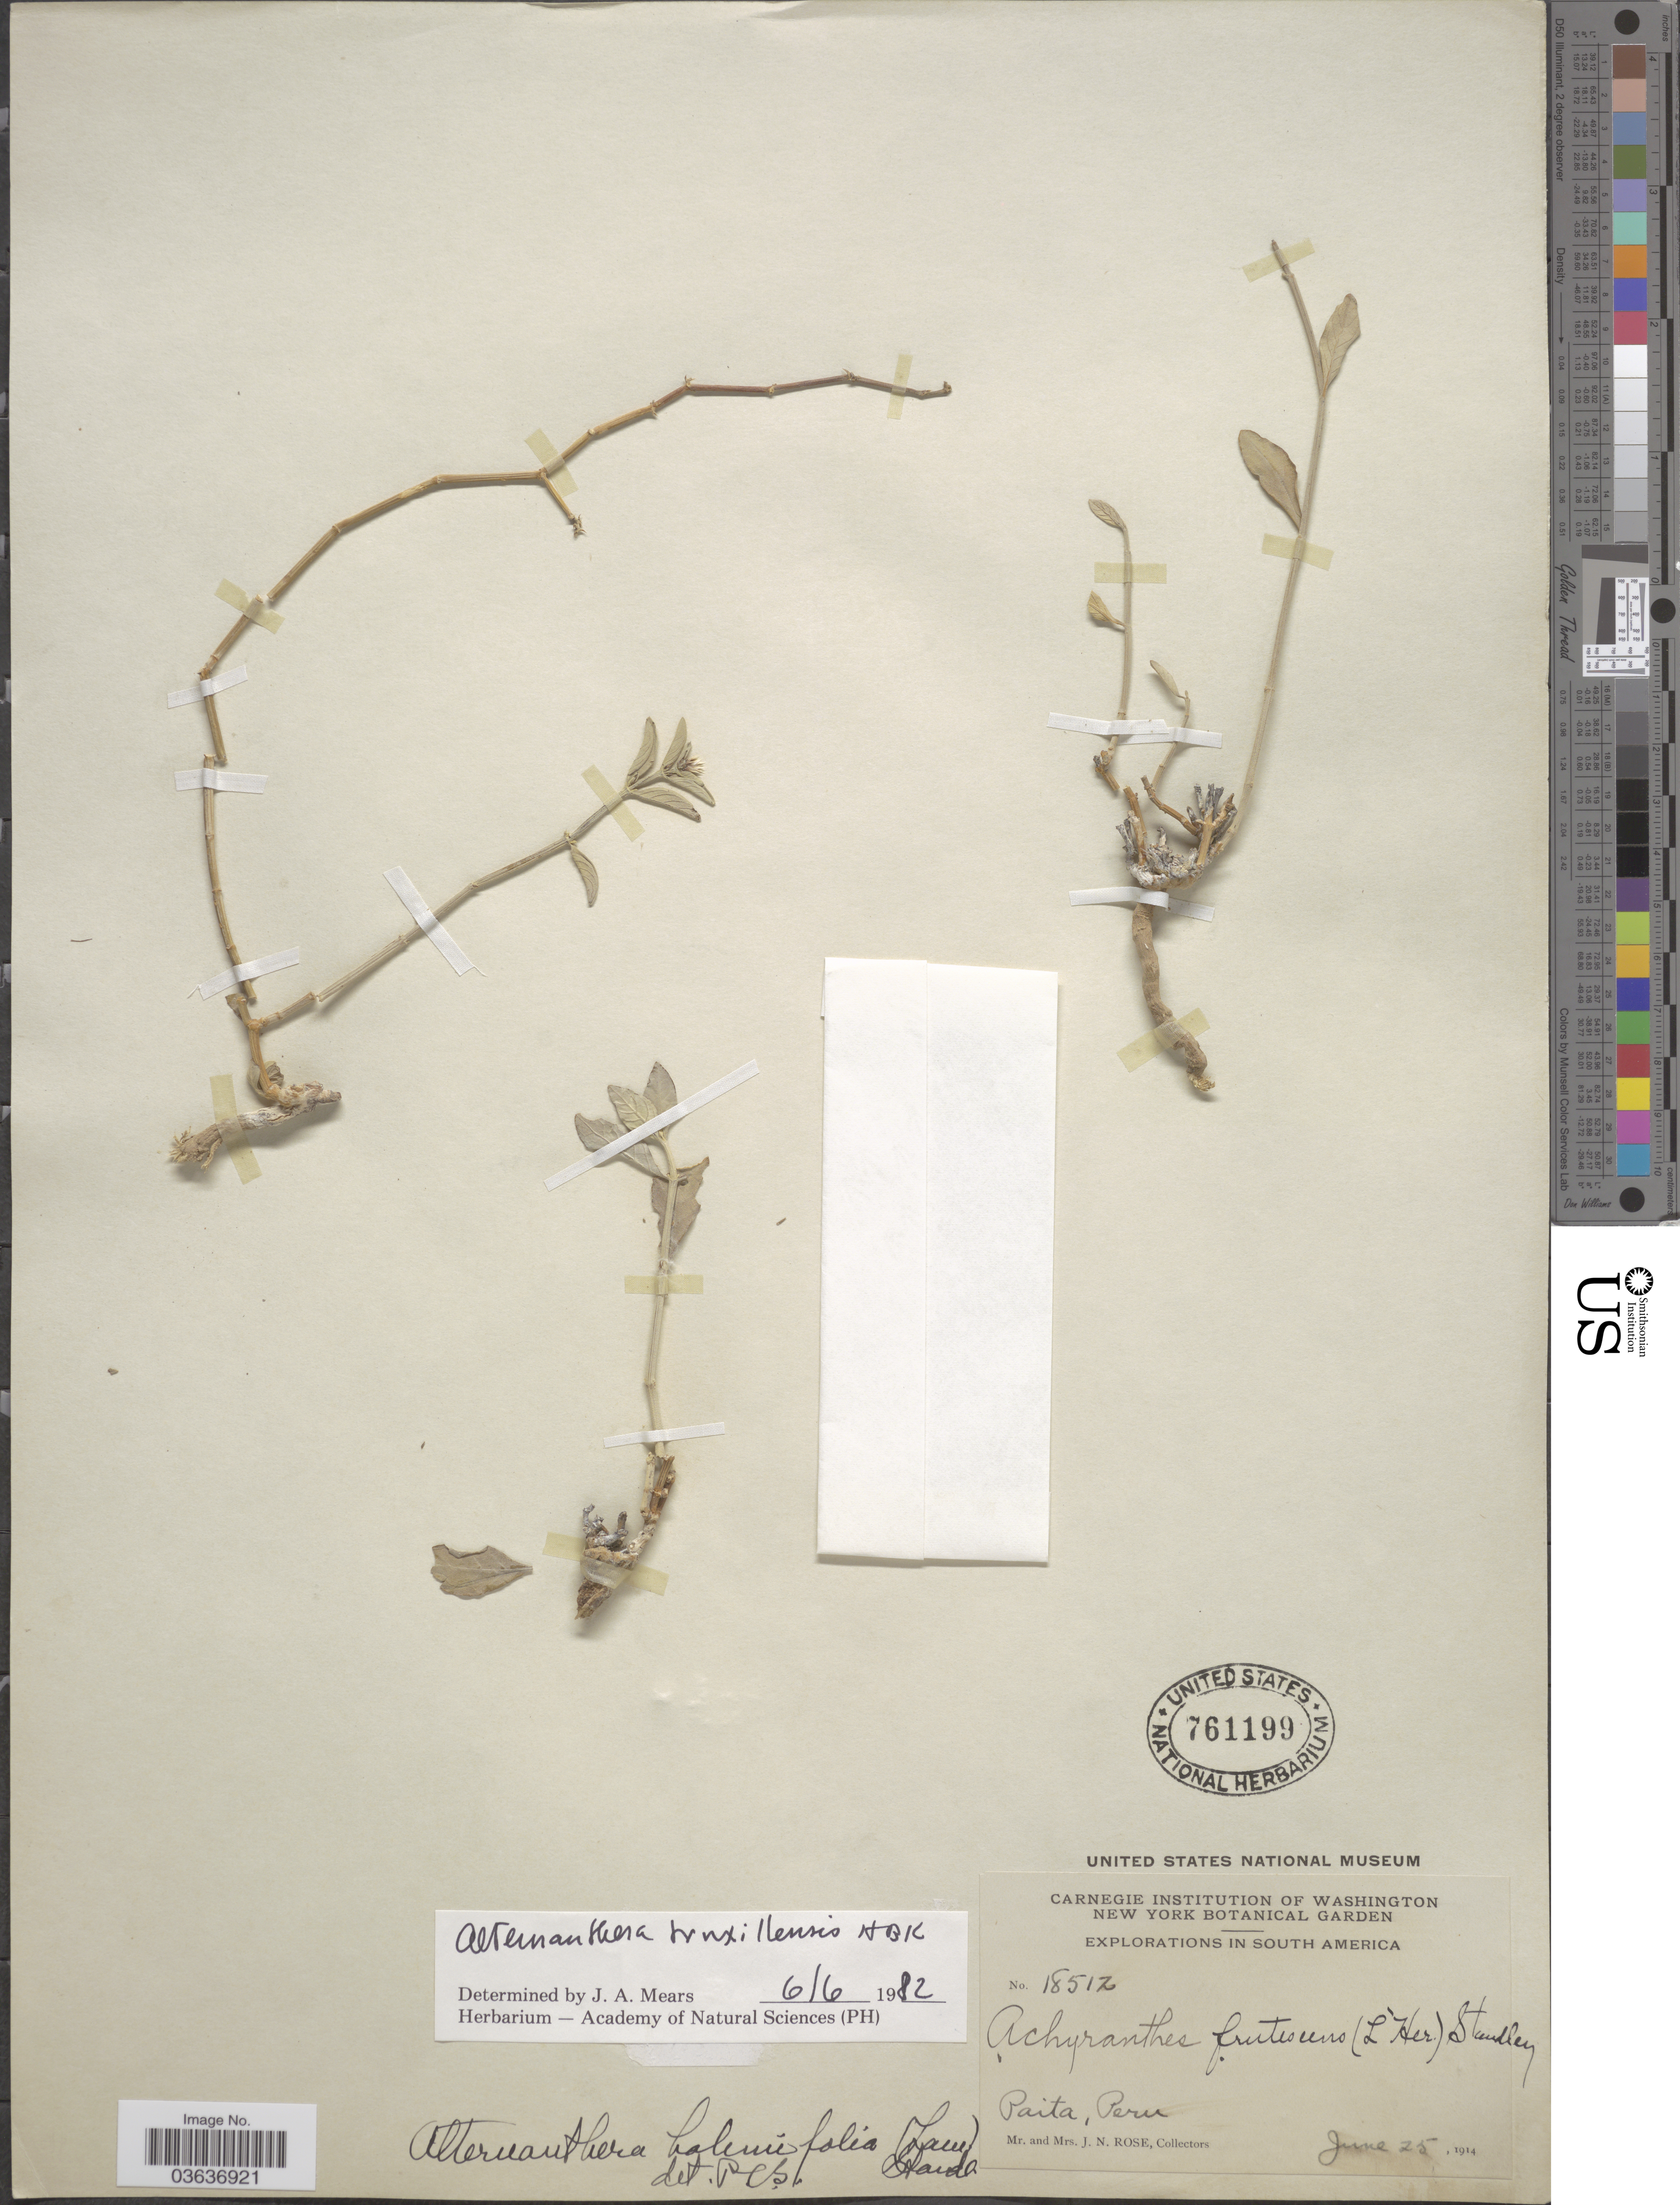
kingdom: Plantae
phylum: Tracheophyta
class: Magnoliopsida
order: Caryophyllales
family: Amaranthaceae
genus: Alternanthera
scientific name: Alternanthera truxillensis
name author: Kunth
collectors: J. N. Rose & L. B. Rose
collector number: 18512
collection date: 1914-06-25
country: Peru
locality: Paita.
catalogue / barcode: US 761199